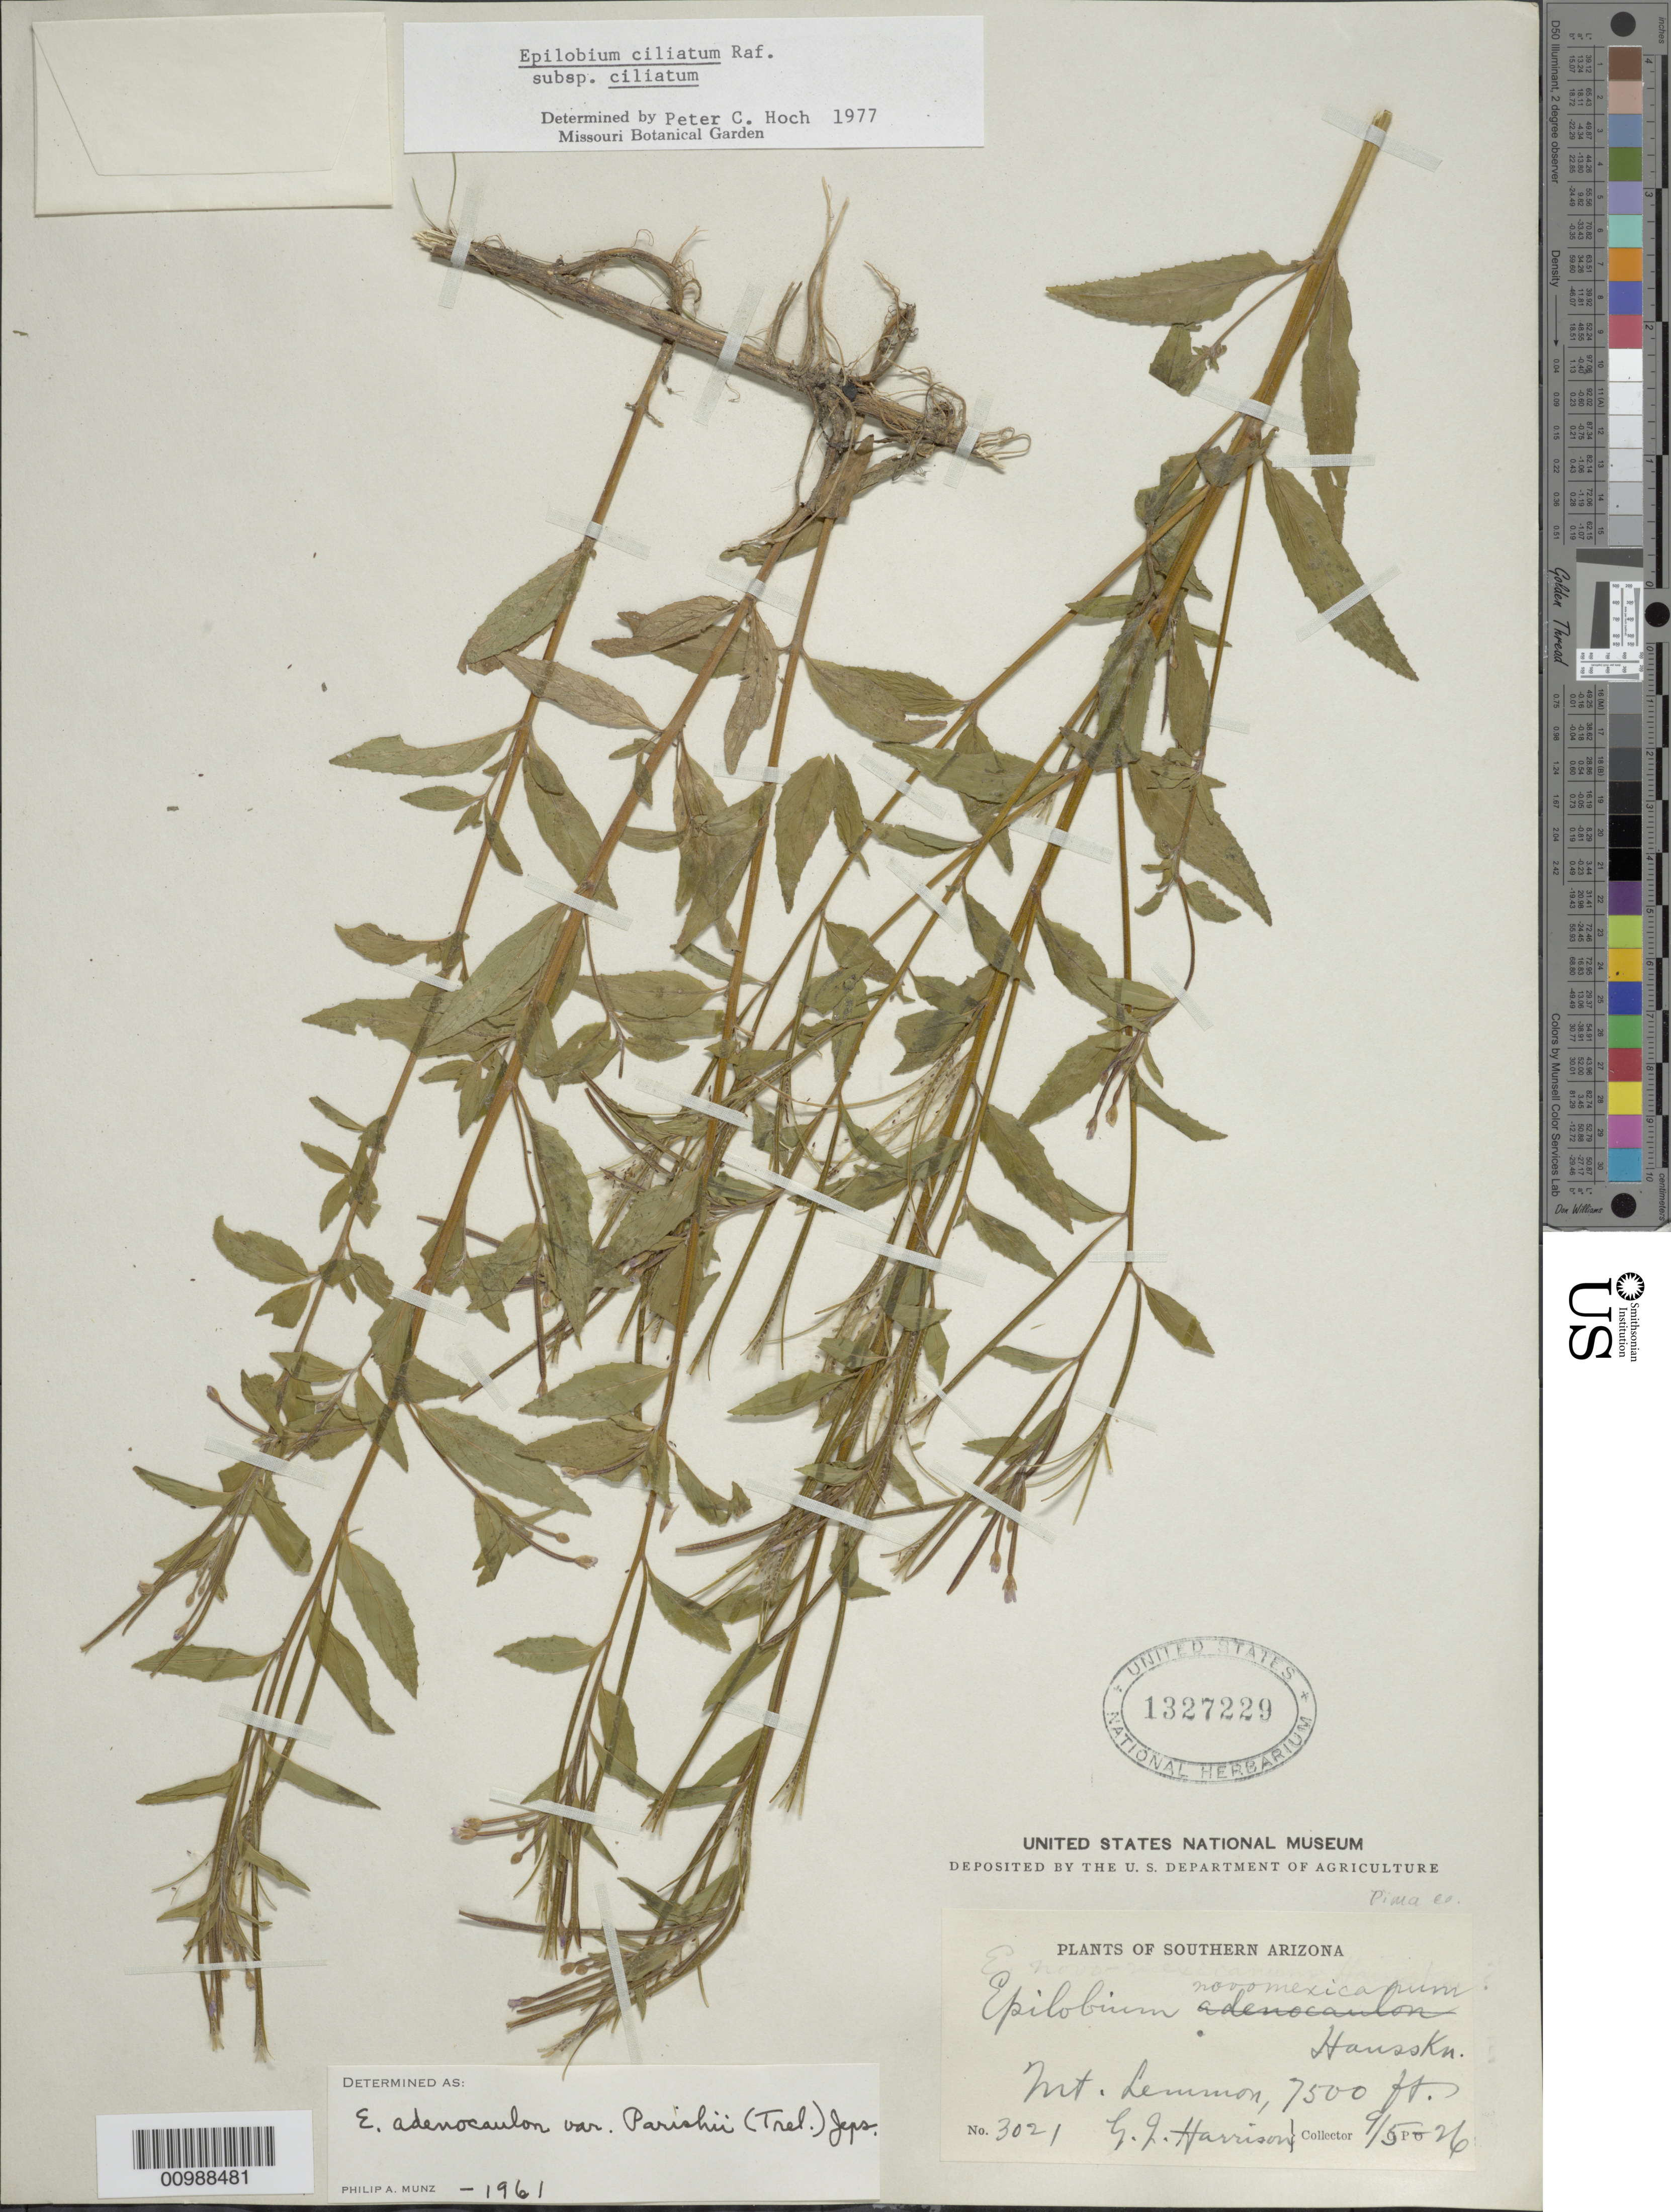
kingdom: Plantae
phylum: Tracheophyta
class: Magnoliopsida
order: Myrtales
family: Onagraceae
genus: Epilobium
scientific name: Epilobium ciliatum subsp. ciliatum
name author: Raf.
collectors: G. J. Harrison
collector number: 3021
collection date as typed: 05 Sep 1926 or 09 May 1926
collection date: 1926-05-09/1926-09-05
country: United States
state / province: Arizona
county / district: Pima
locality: Mount Lemmon.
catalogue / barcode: US 1327229